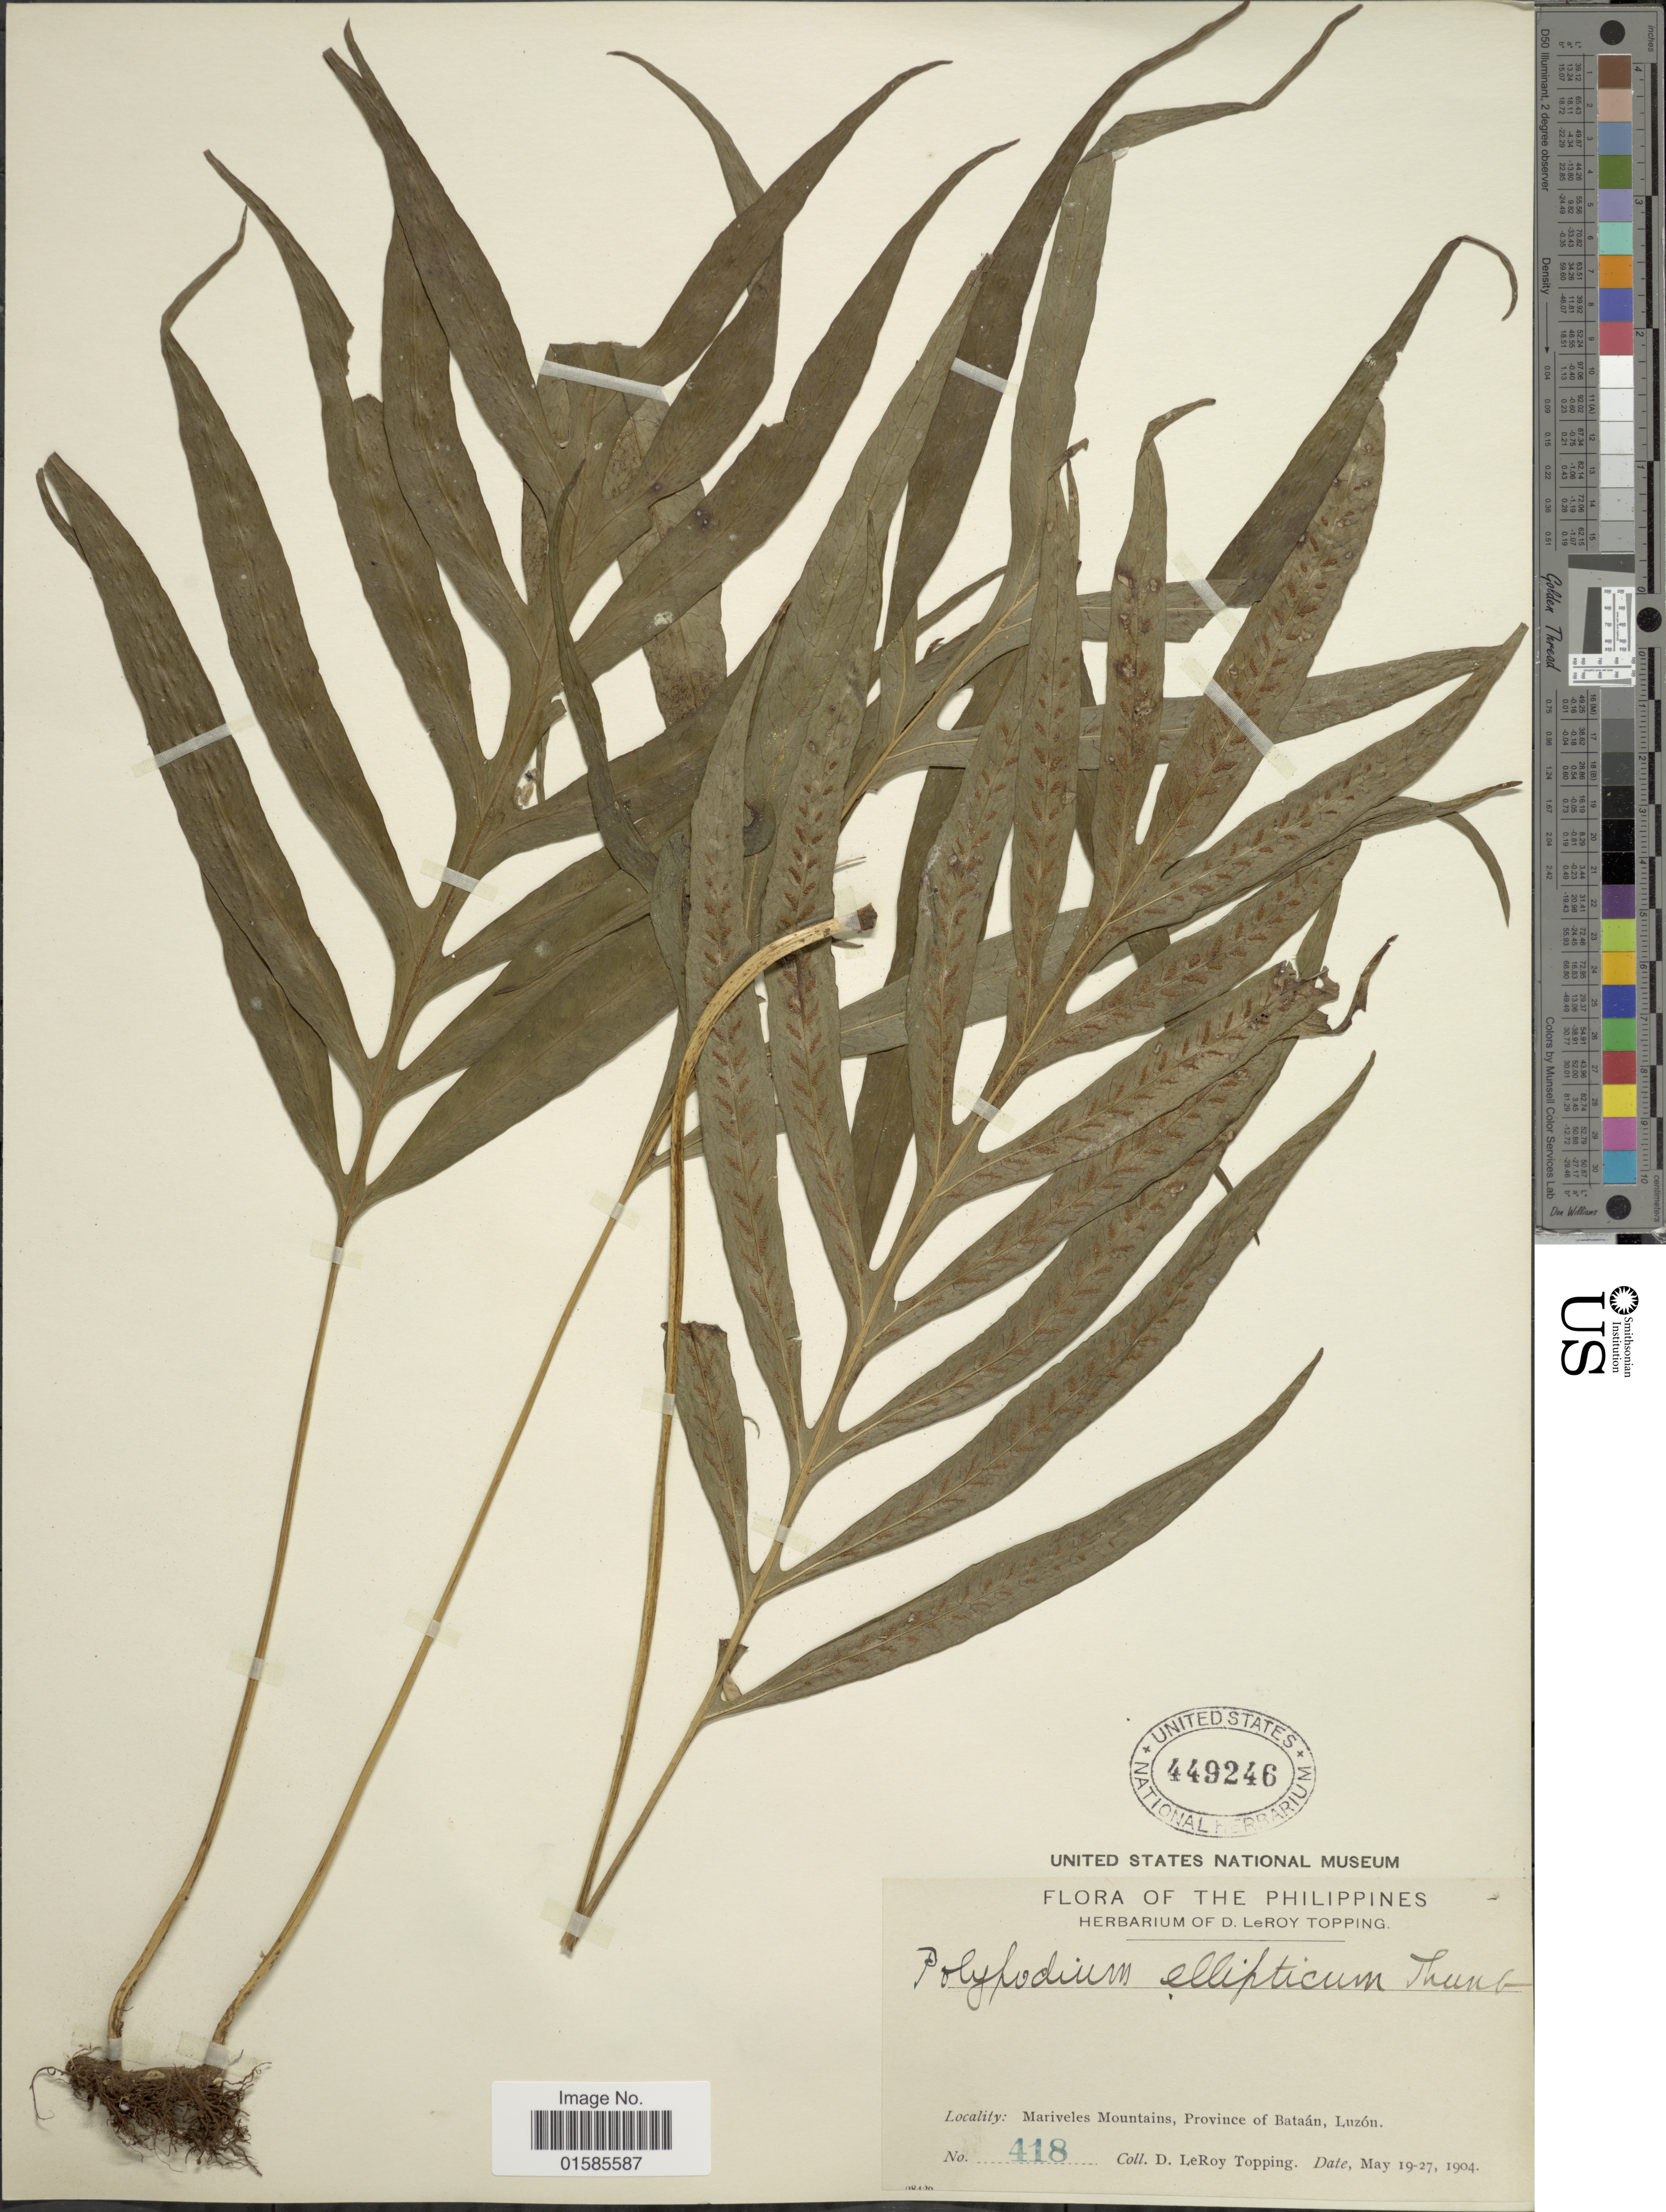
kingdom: Plantae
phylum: Tracheophyta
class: Polypodiopsida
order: Polypodiales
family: Polypodiaceae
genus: Leptochilus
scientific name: Leptochilus ellipticus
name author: (Thunb.) Noot.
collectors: D. L. Topping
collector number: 418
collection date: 1904-05-19/1904-05-27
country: Philippines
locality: The Philippines, Mariveles Mountains, Province of Bataan, Luzon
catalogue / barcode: US 449246